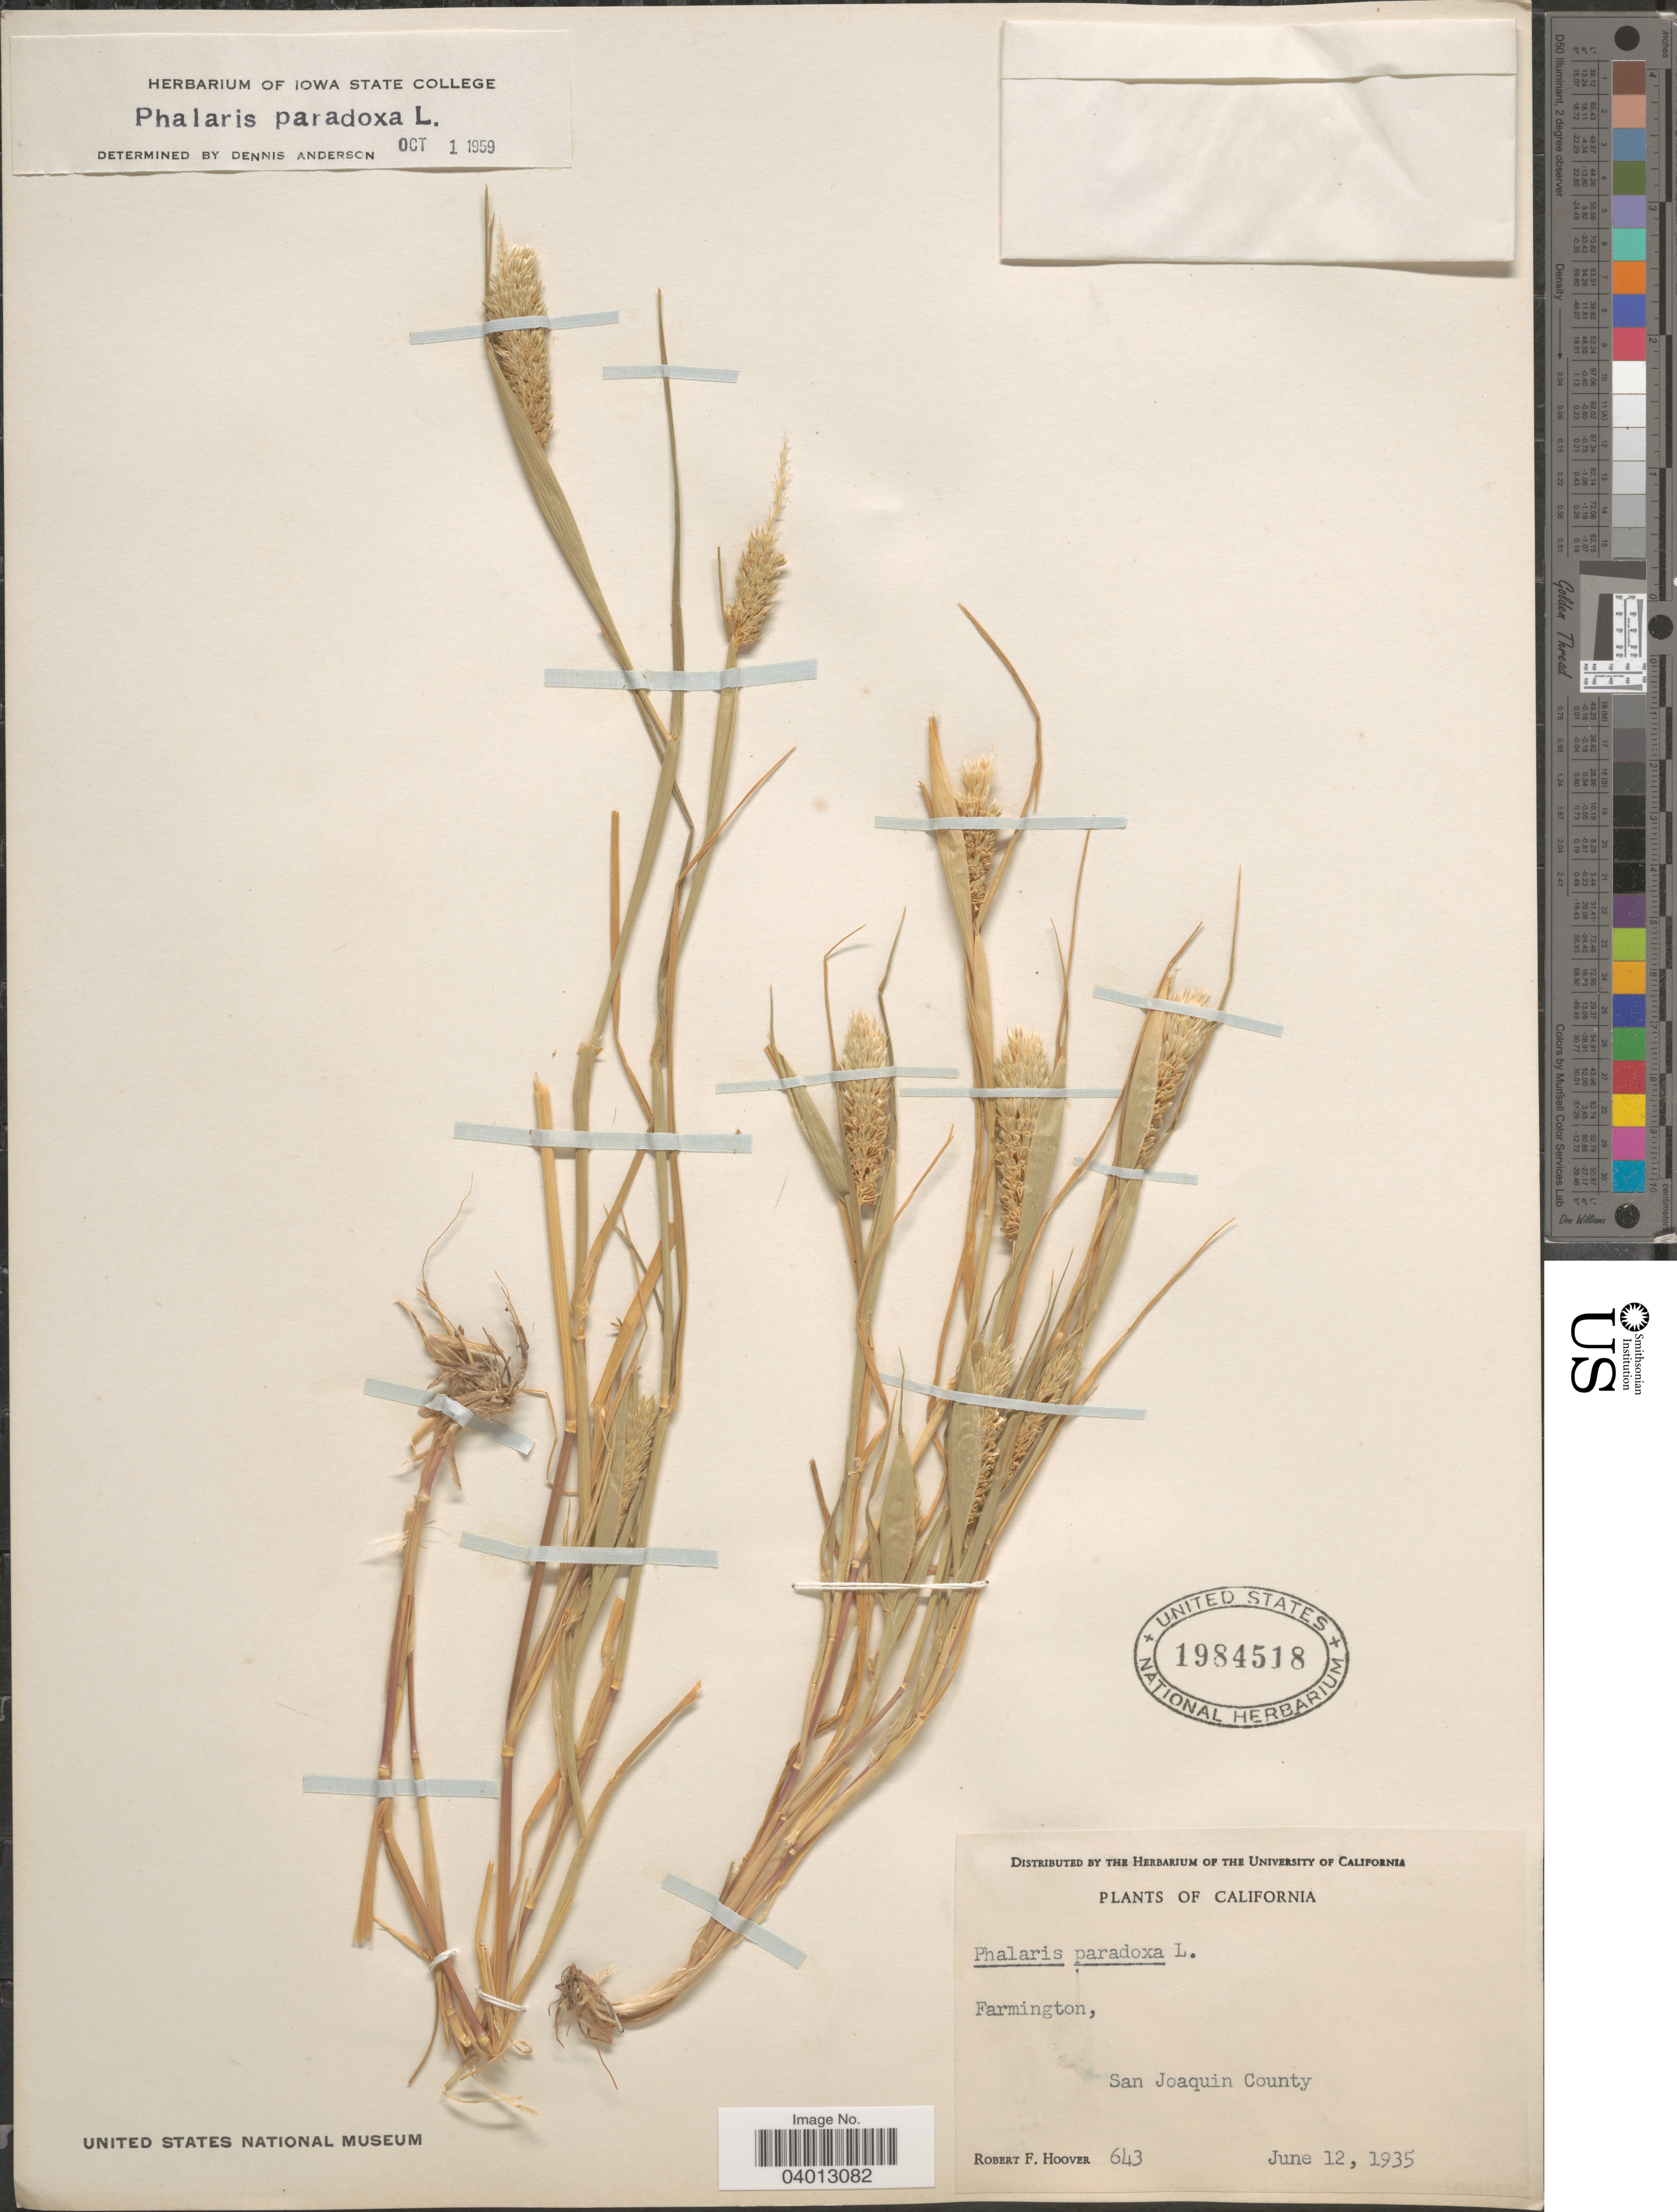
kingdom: Plantae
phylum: Tracheophyta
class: Liliopsida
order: Poales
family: Poaceae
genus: Phalaris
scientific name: Phalaris paradoxa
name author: L.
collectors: R. F. Hoover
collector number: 643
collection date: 1935-06-12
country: United States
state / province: California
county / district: San Joaquin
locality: Farmington, San Joaquin County.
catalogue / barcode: US 1984518